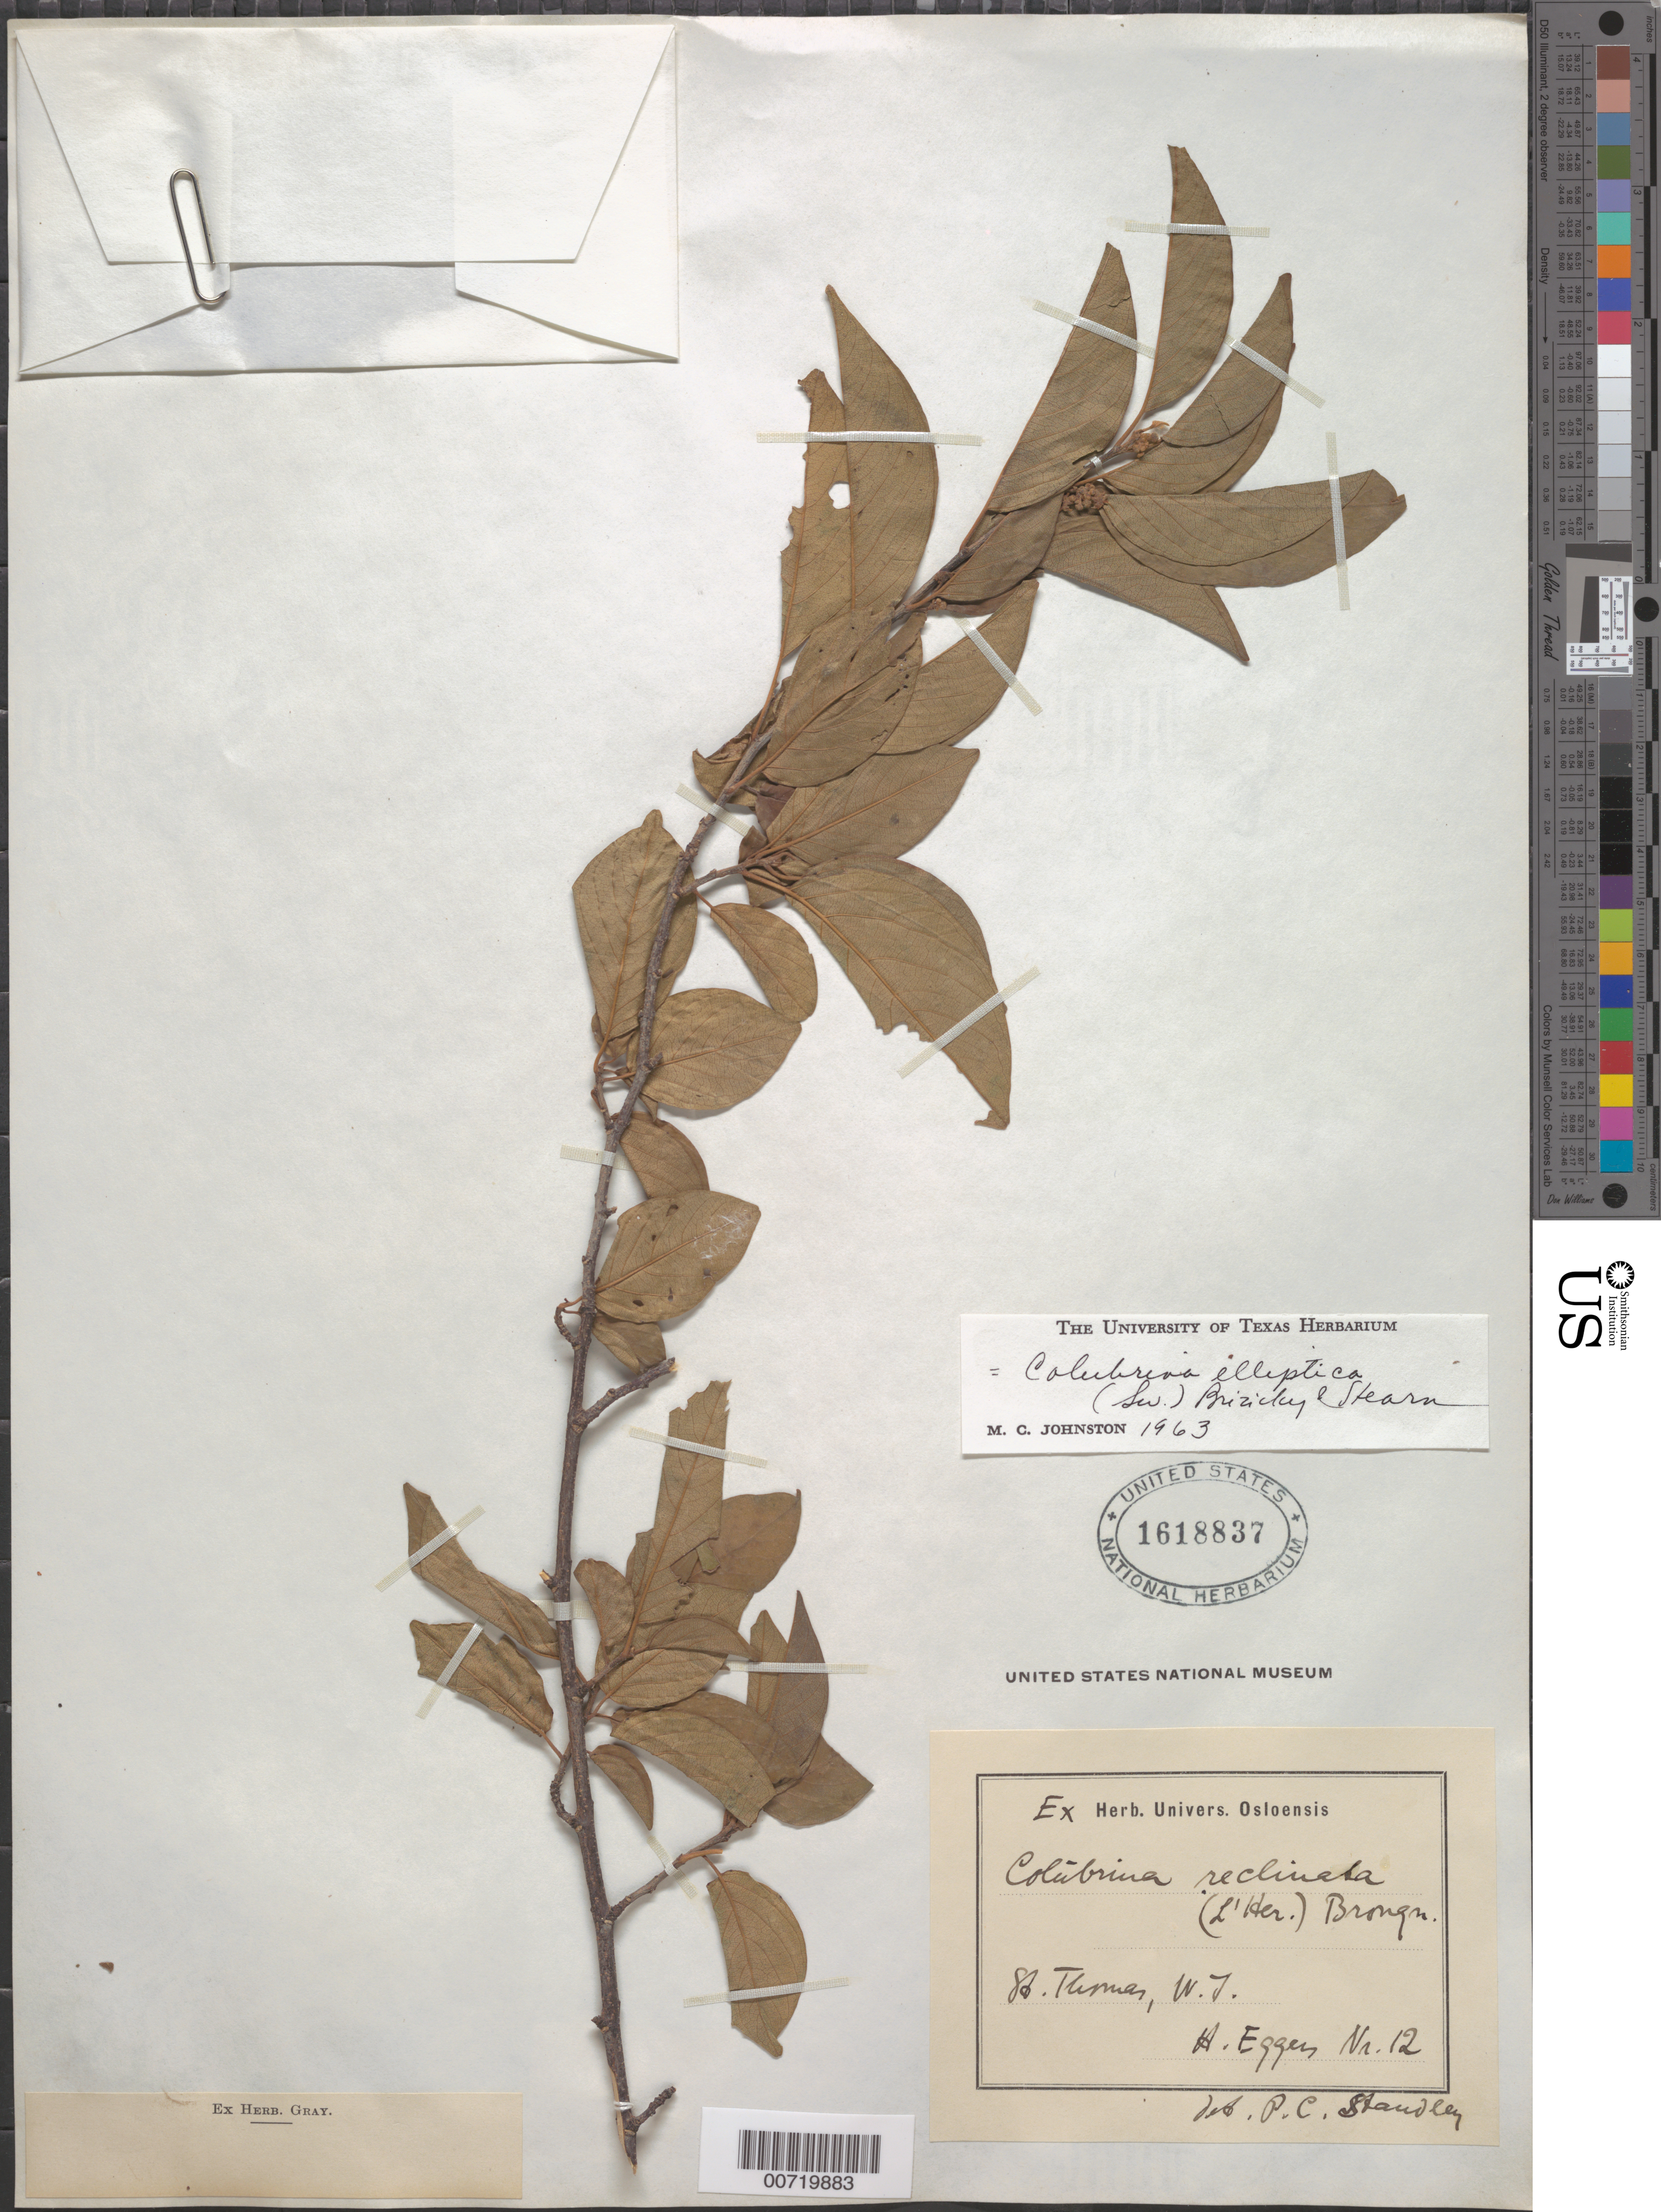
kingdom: Plantae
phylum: Tracheophyta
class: Magnoliopsida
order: Rosales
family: Rhamnaceae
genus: Colubrina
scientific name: Colubrina elliptica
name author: (Sw.) Brizicky & W.L. Stern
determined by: Johnston, Marshall C.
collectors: H. F. A. von Eggers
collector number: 12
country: U.S. Virgin Islands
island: St. Thomas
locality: St. Thomas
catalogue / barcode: US 1618837